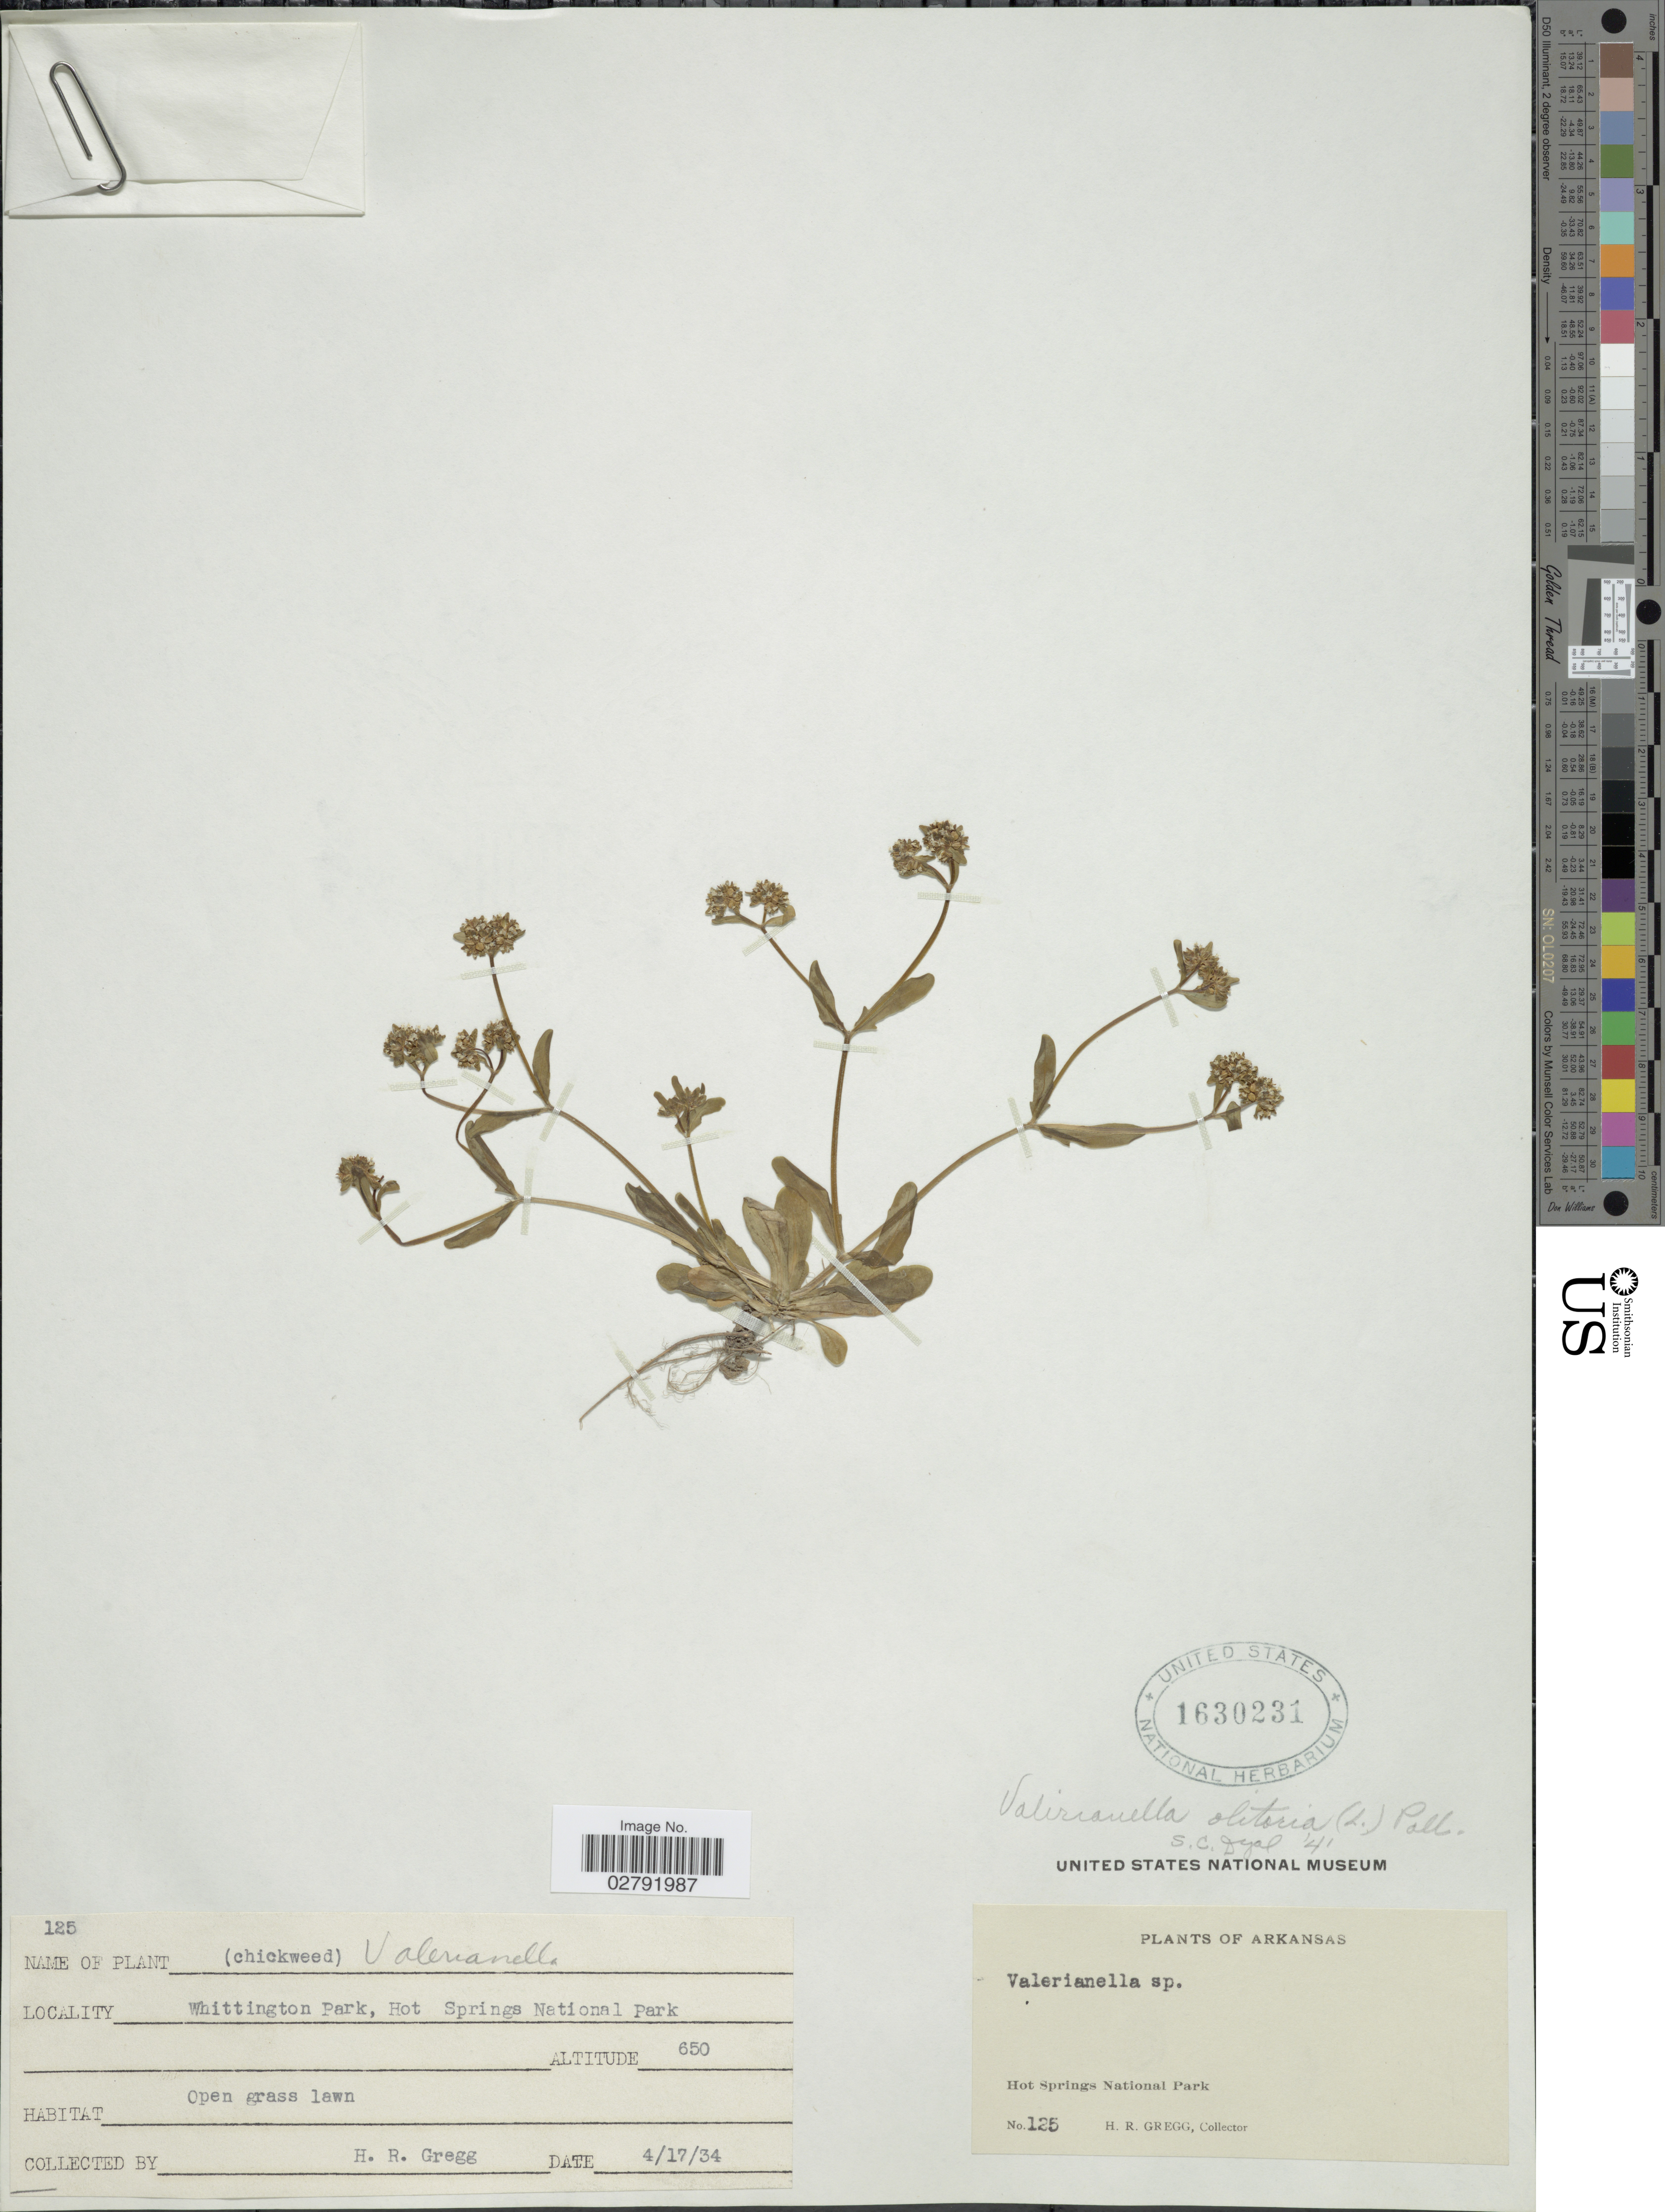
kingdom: Plantae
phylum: Tracheophyta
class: Magnoliopsida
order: Dipsacales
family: Caprifoliaceae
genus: Valerianella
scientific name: Valerianella olitoria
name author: (L.) Pollich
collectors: H. Gregg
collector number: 125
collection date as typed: Transcribed d/m/y: 17/4/34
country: United States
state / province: Arkansas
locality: Whittington Park, Hot Springs National Park.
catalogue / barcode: US 1630231